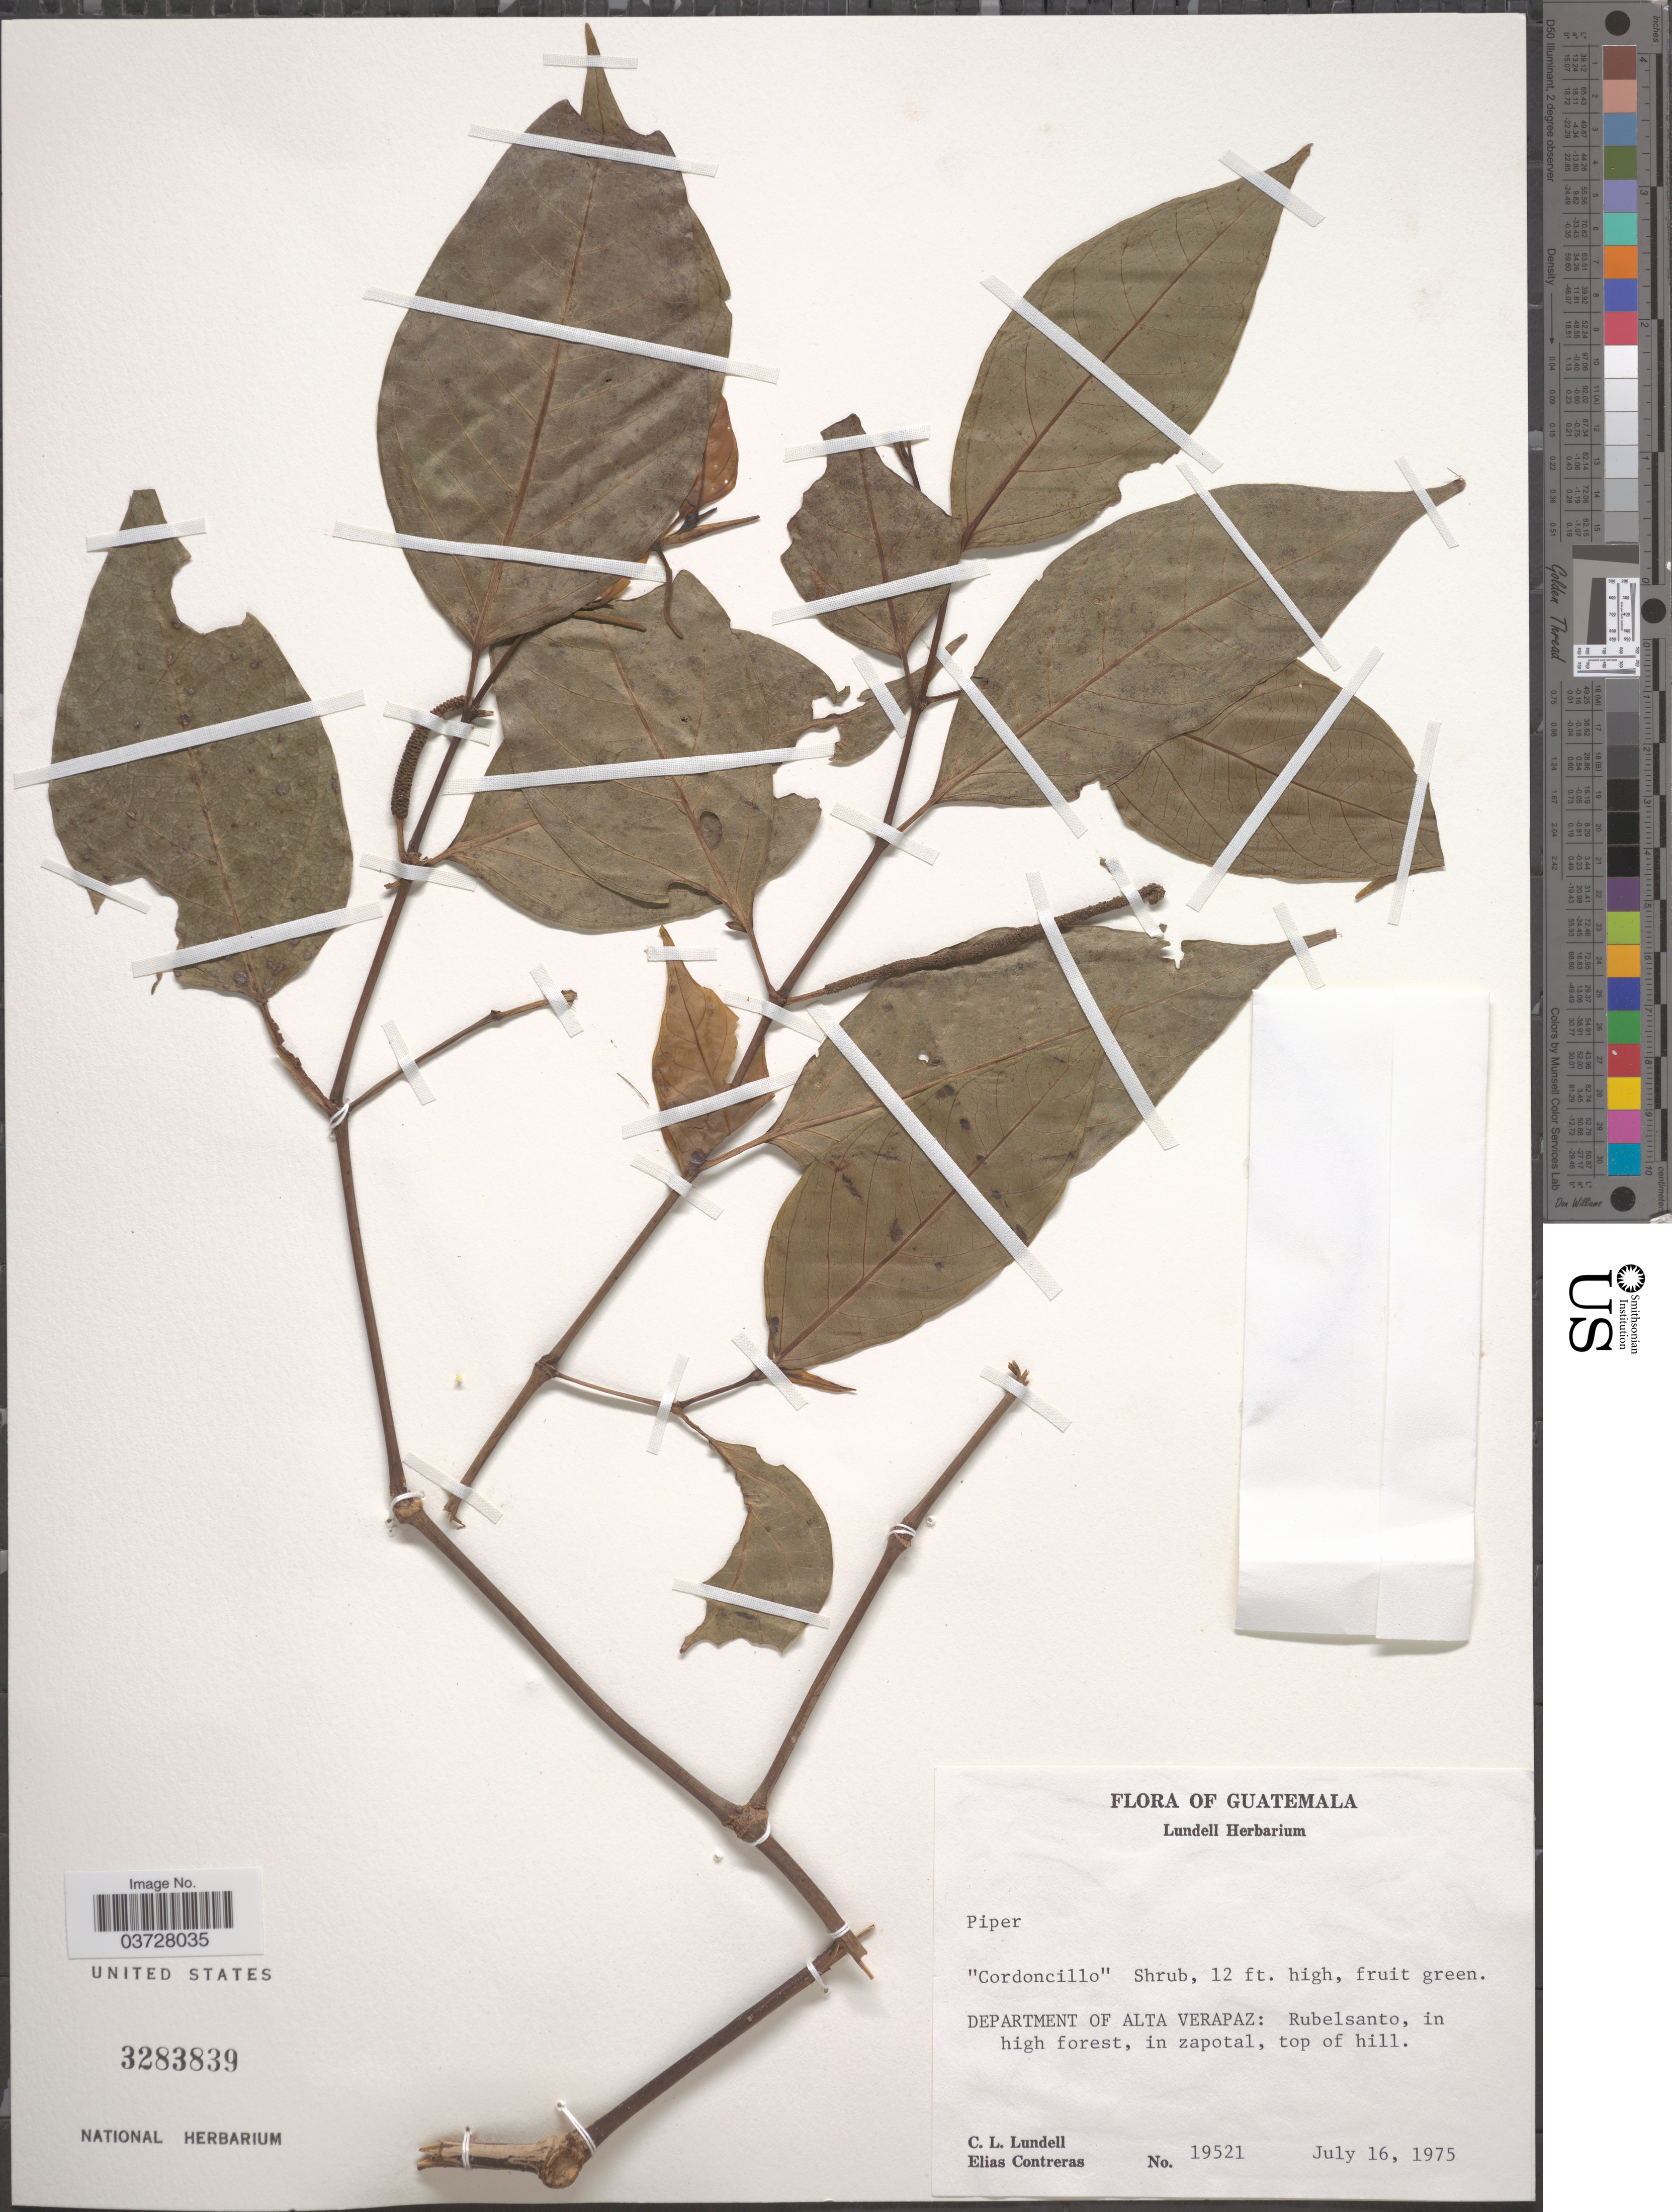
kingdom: Plantae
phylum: Tracheophyta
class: Magnoliopsida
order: Piperales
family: Piperaceae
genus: Piper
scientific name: Piper sp.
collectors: C. L. Lundell & E. Contreras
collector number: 19521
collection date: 1975-07-16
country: Guatemala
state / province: Alta Verapaz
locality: Department of Alta Verapaz: Rubelsanto, top of hill.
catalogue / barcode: US 3283839